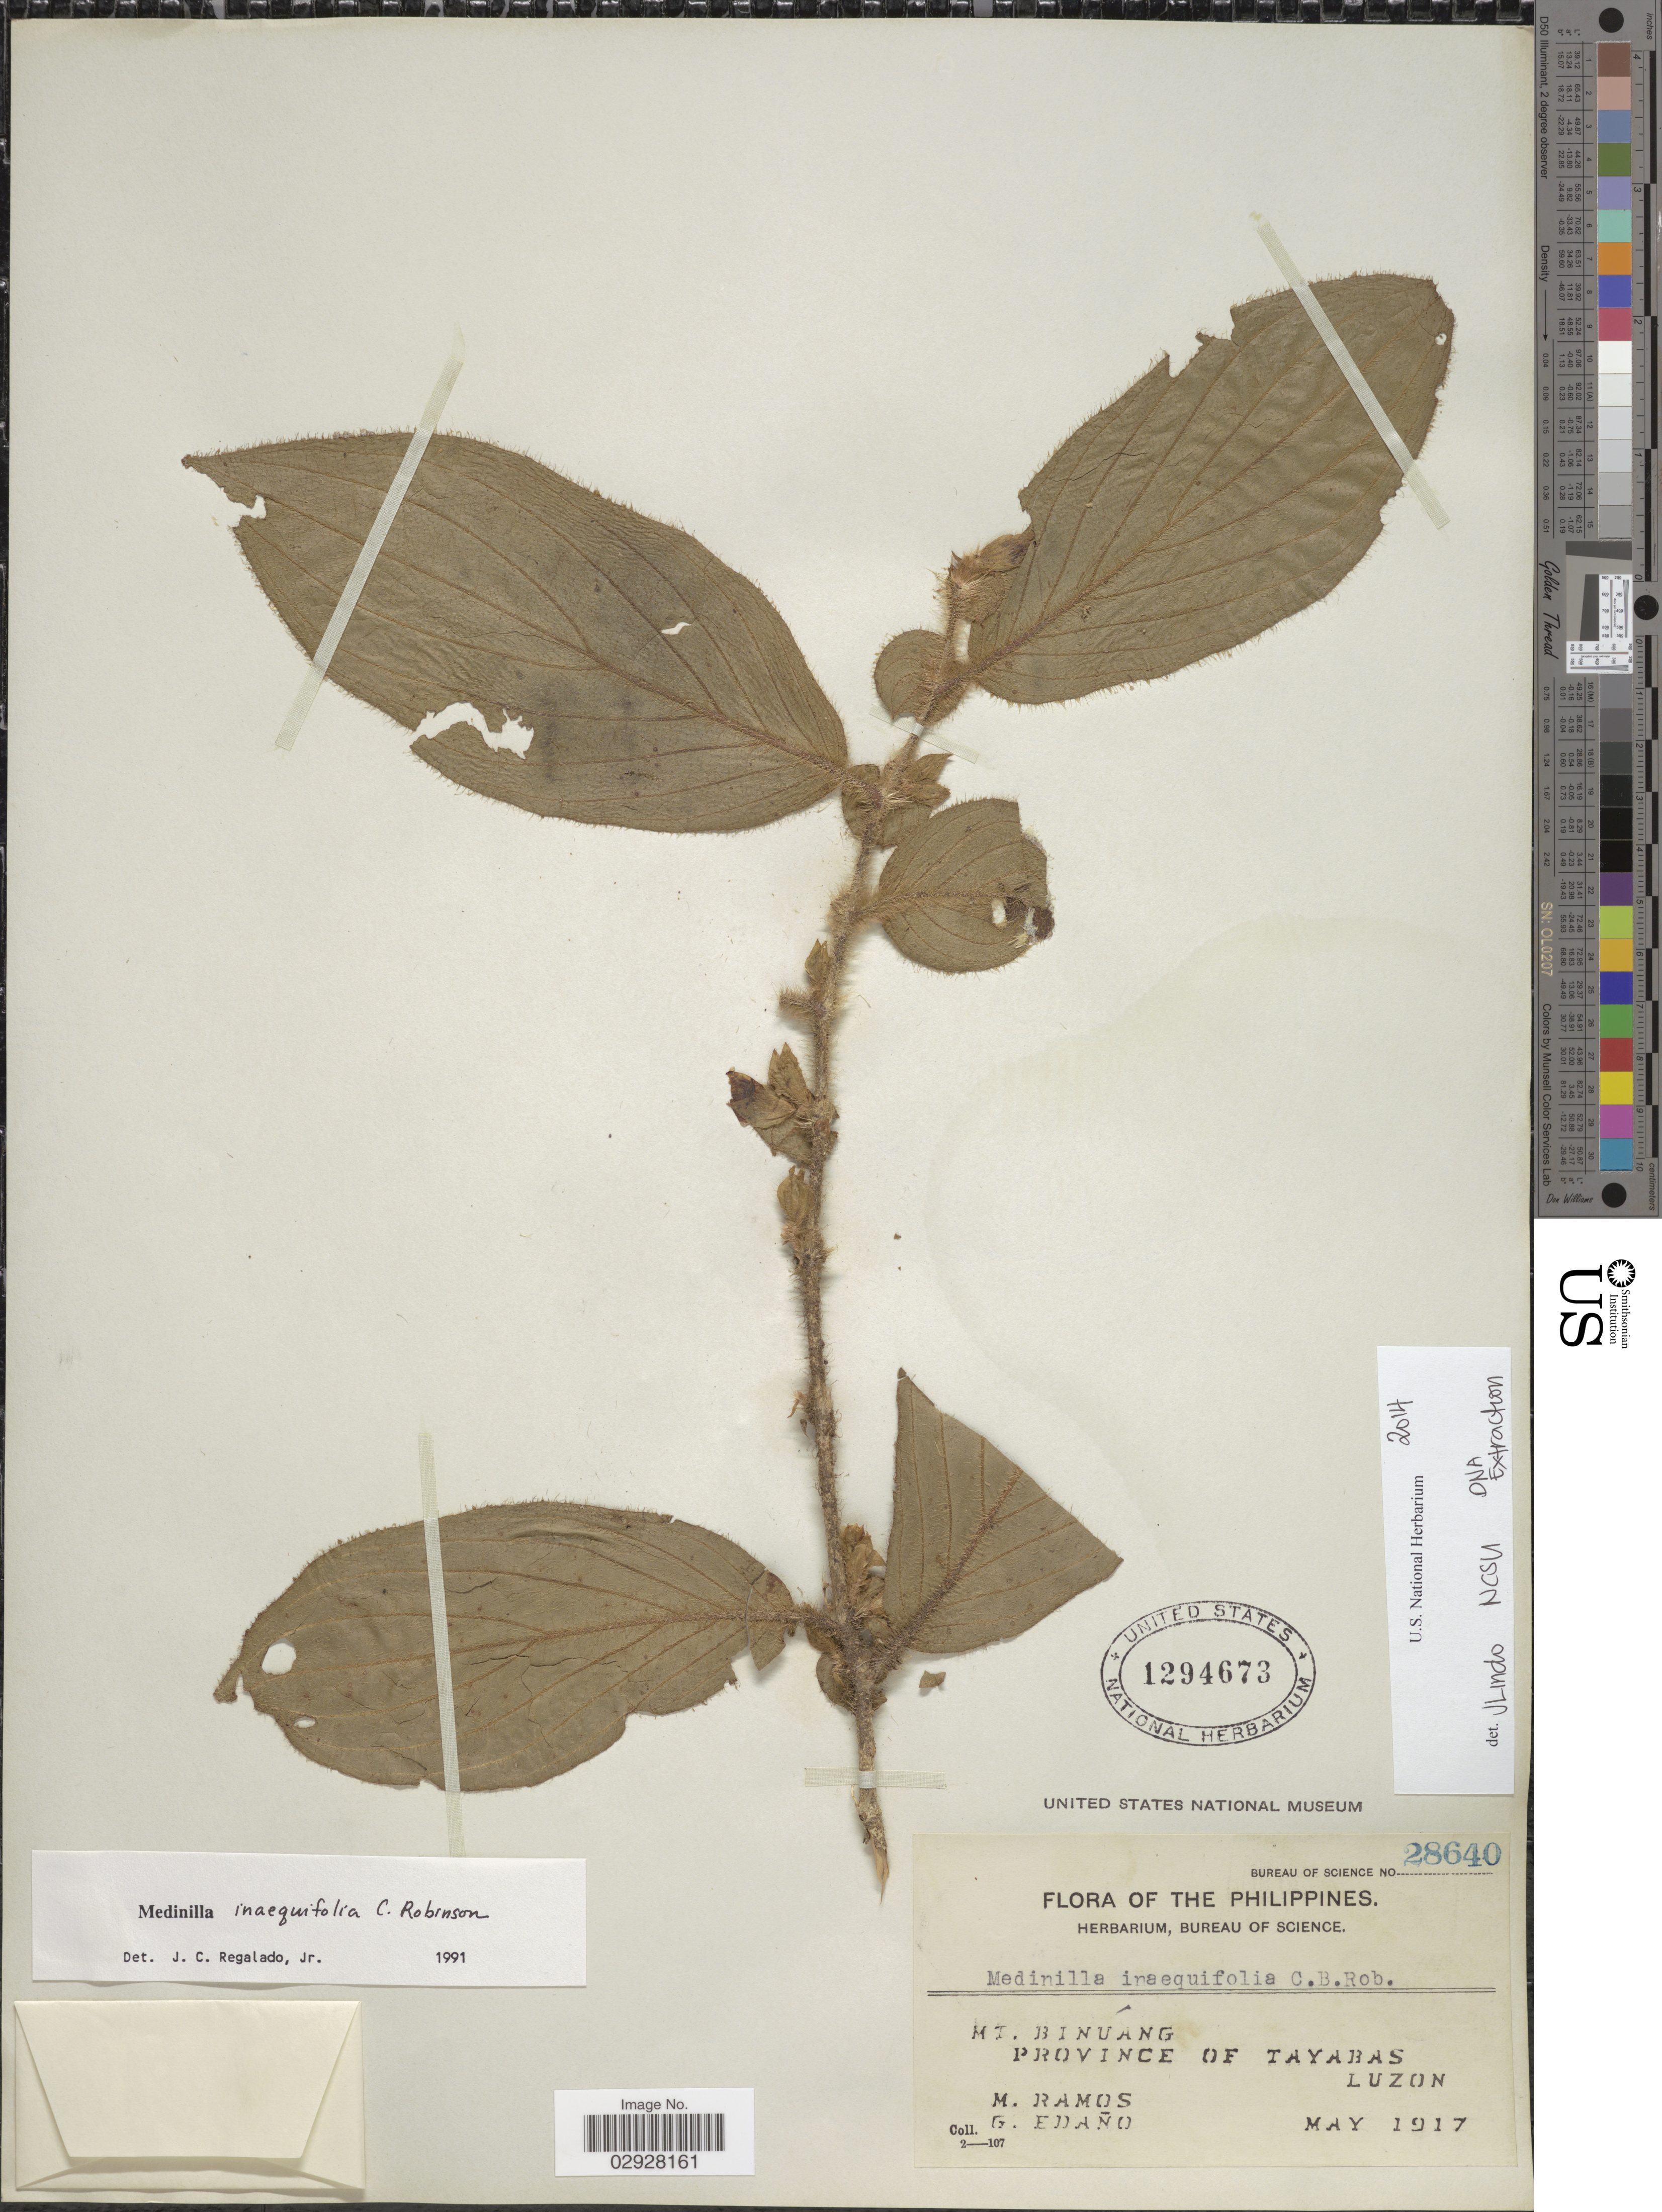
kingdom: Plantae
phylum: Tracheophyta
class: Magnoliopsida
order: Myrtales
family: Melastomataceae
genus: Medinilla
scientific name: Medinilla inaequifolia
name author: C.B. Rob.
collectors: M. Ramos & G. Edaño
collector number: Bureau of Science 28640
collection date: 1917-05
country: Philippines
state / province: Calabarzon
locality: Mt. Binuang, Province of Tayabas, Luzon.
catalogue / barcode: US 1294673